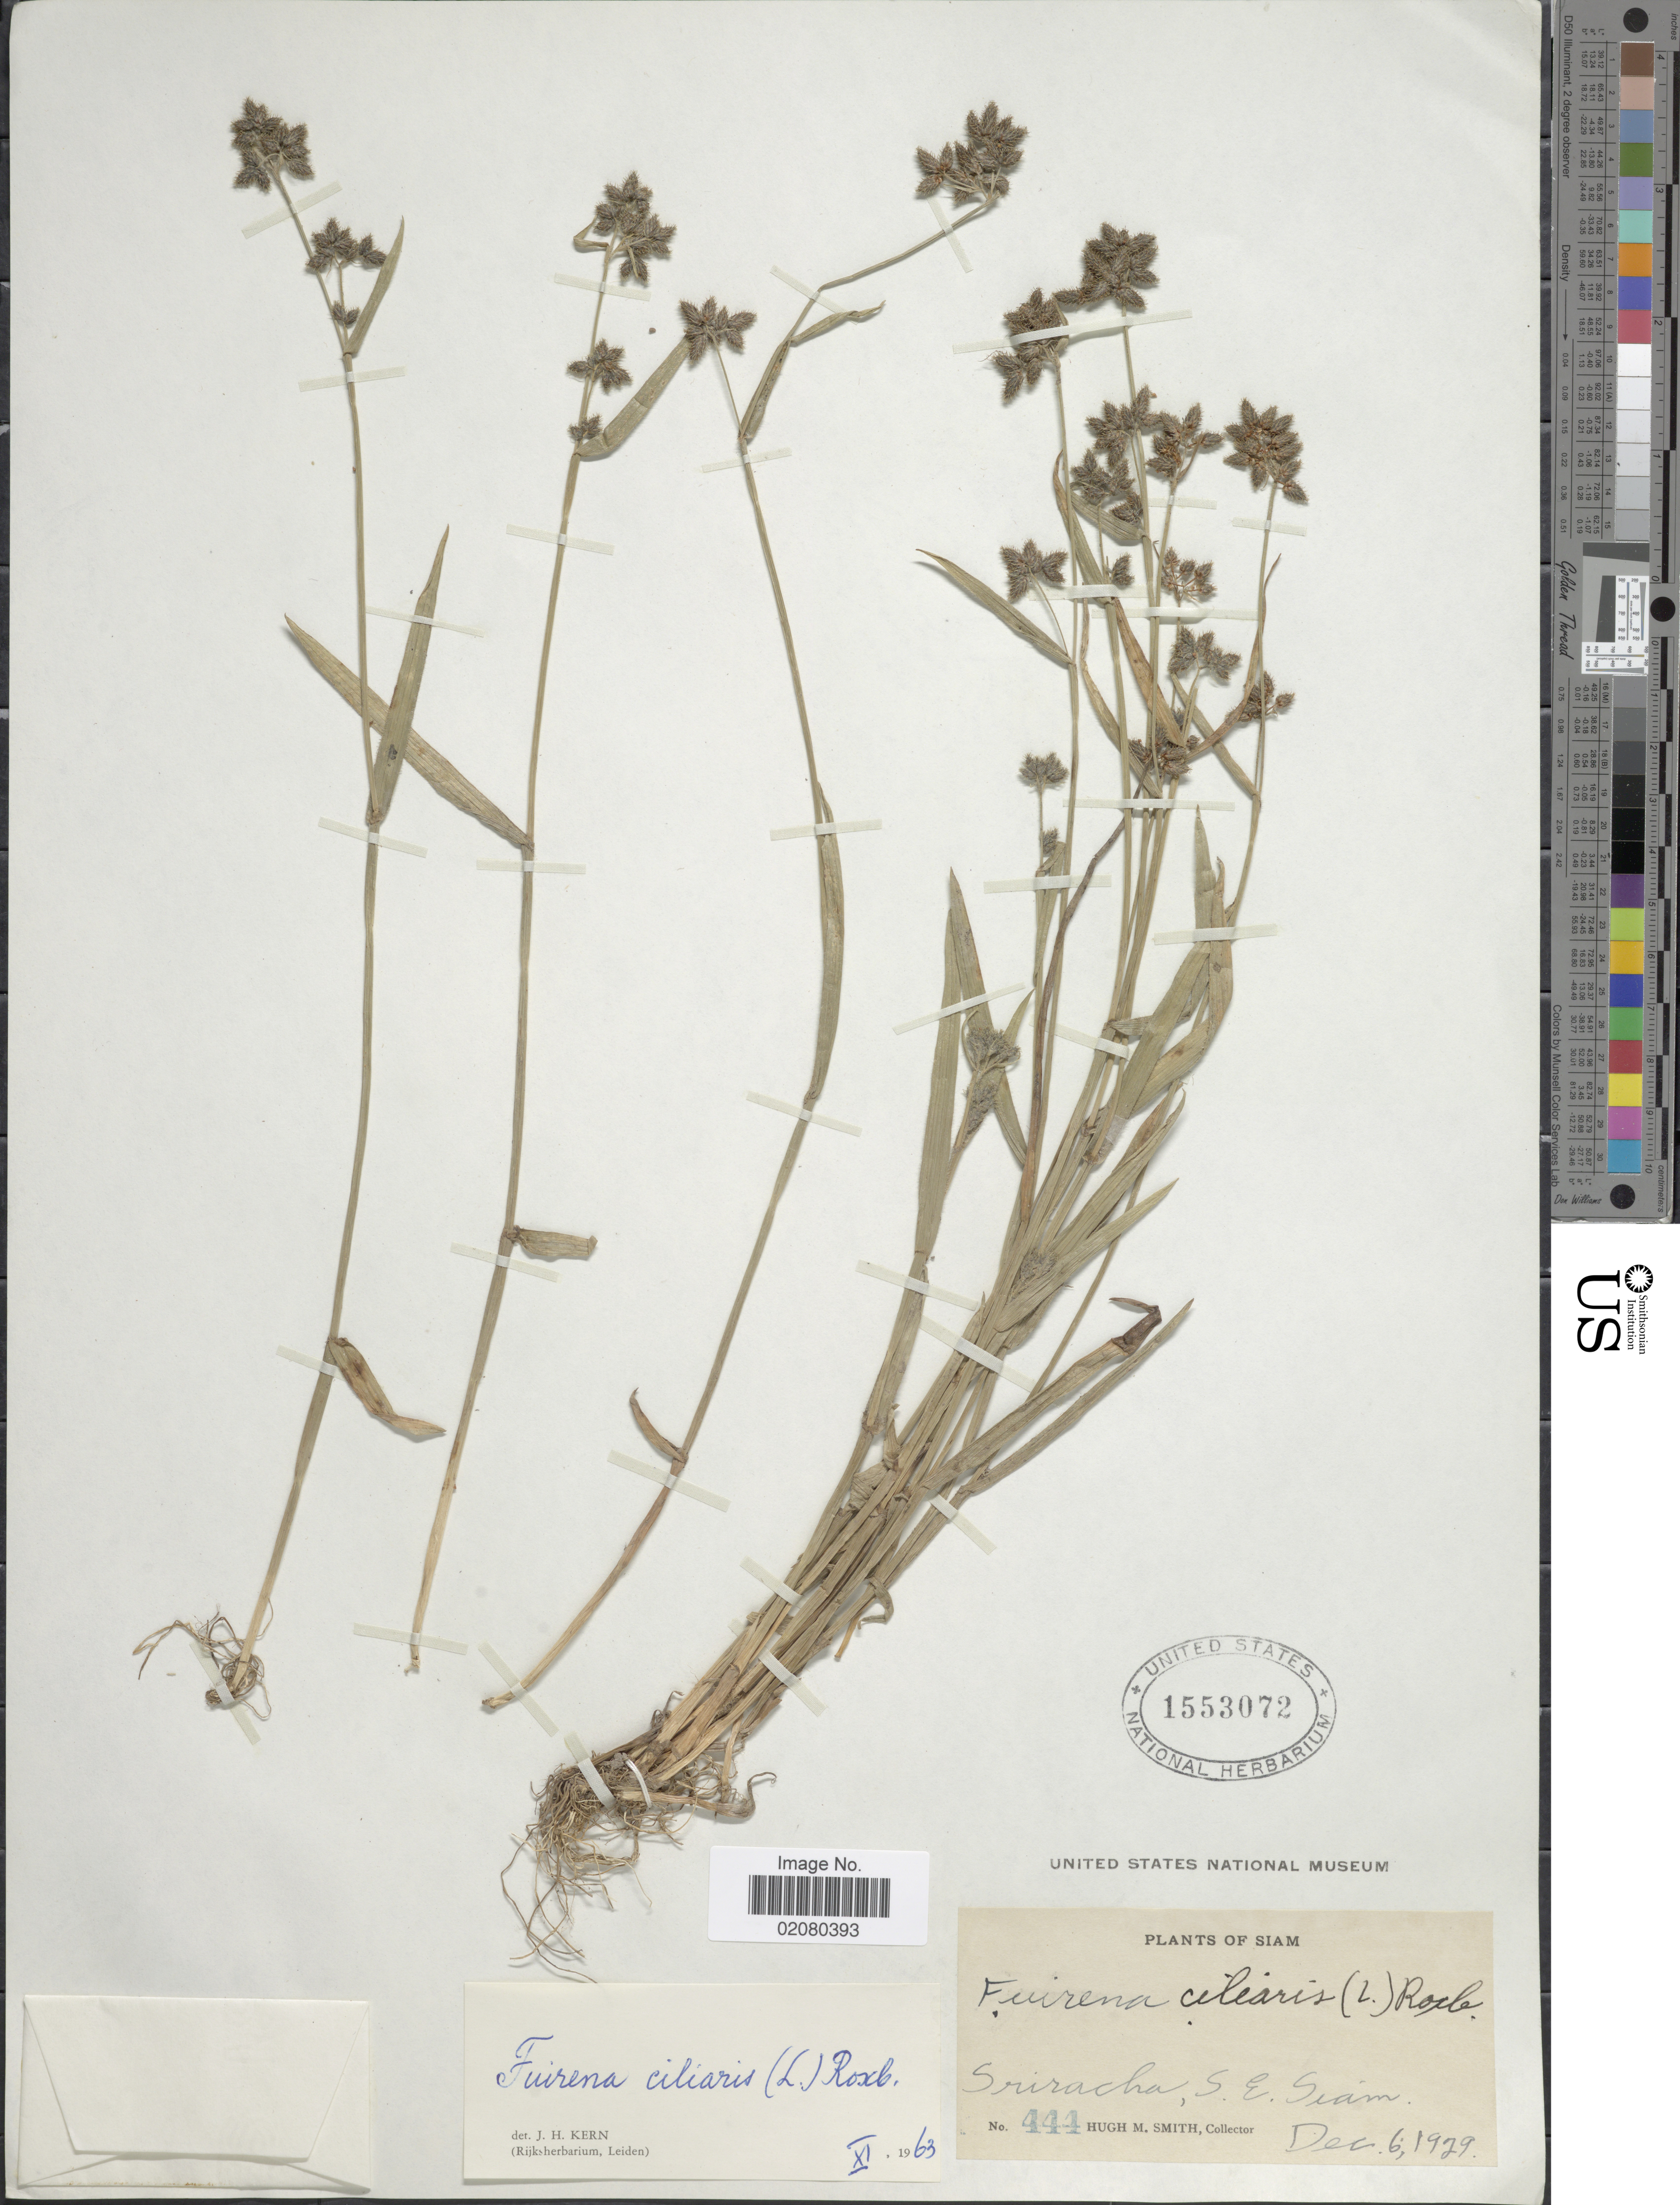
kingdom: Plantae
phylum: Tracheophyta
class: Liliopsida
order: Poales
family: Cyperaceae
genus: Fuirena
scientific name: Fuirena ciliaris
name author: (L.) Roxb.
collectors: H. M. Smith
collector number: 444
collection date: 1929-12-06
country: Thailand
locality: Siam, Sriracha, S.E. Siam.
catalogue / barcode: US 1553072